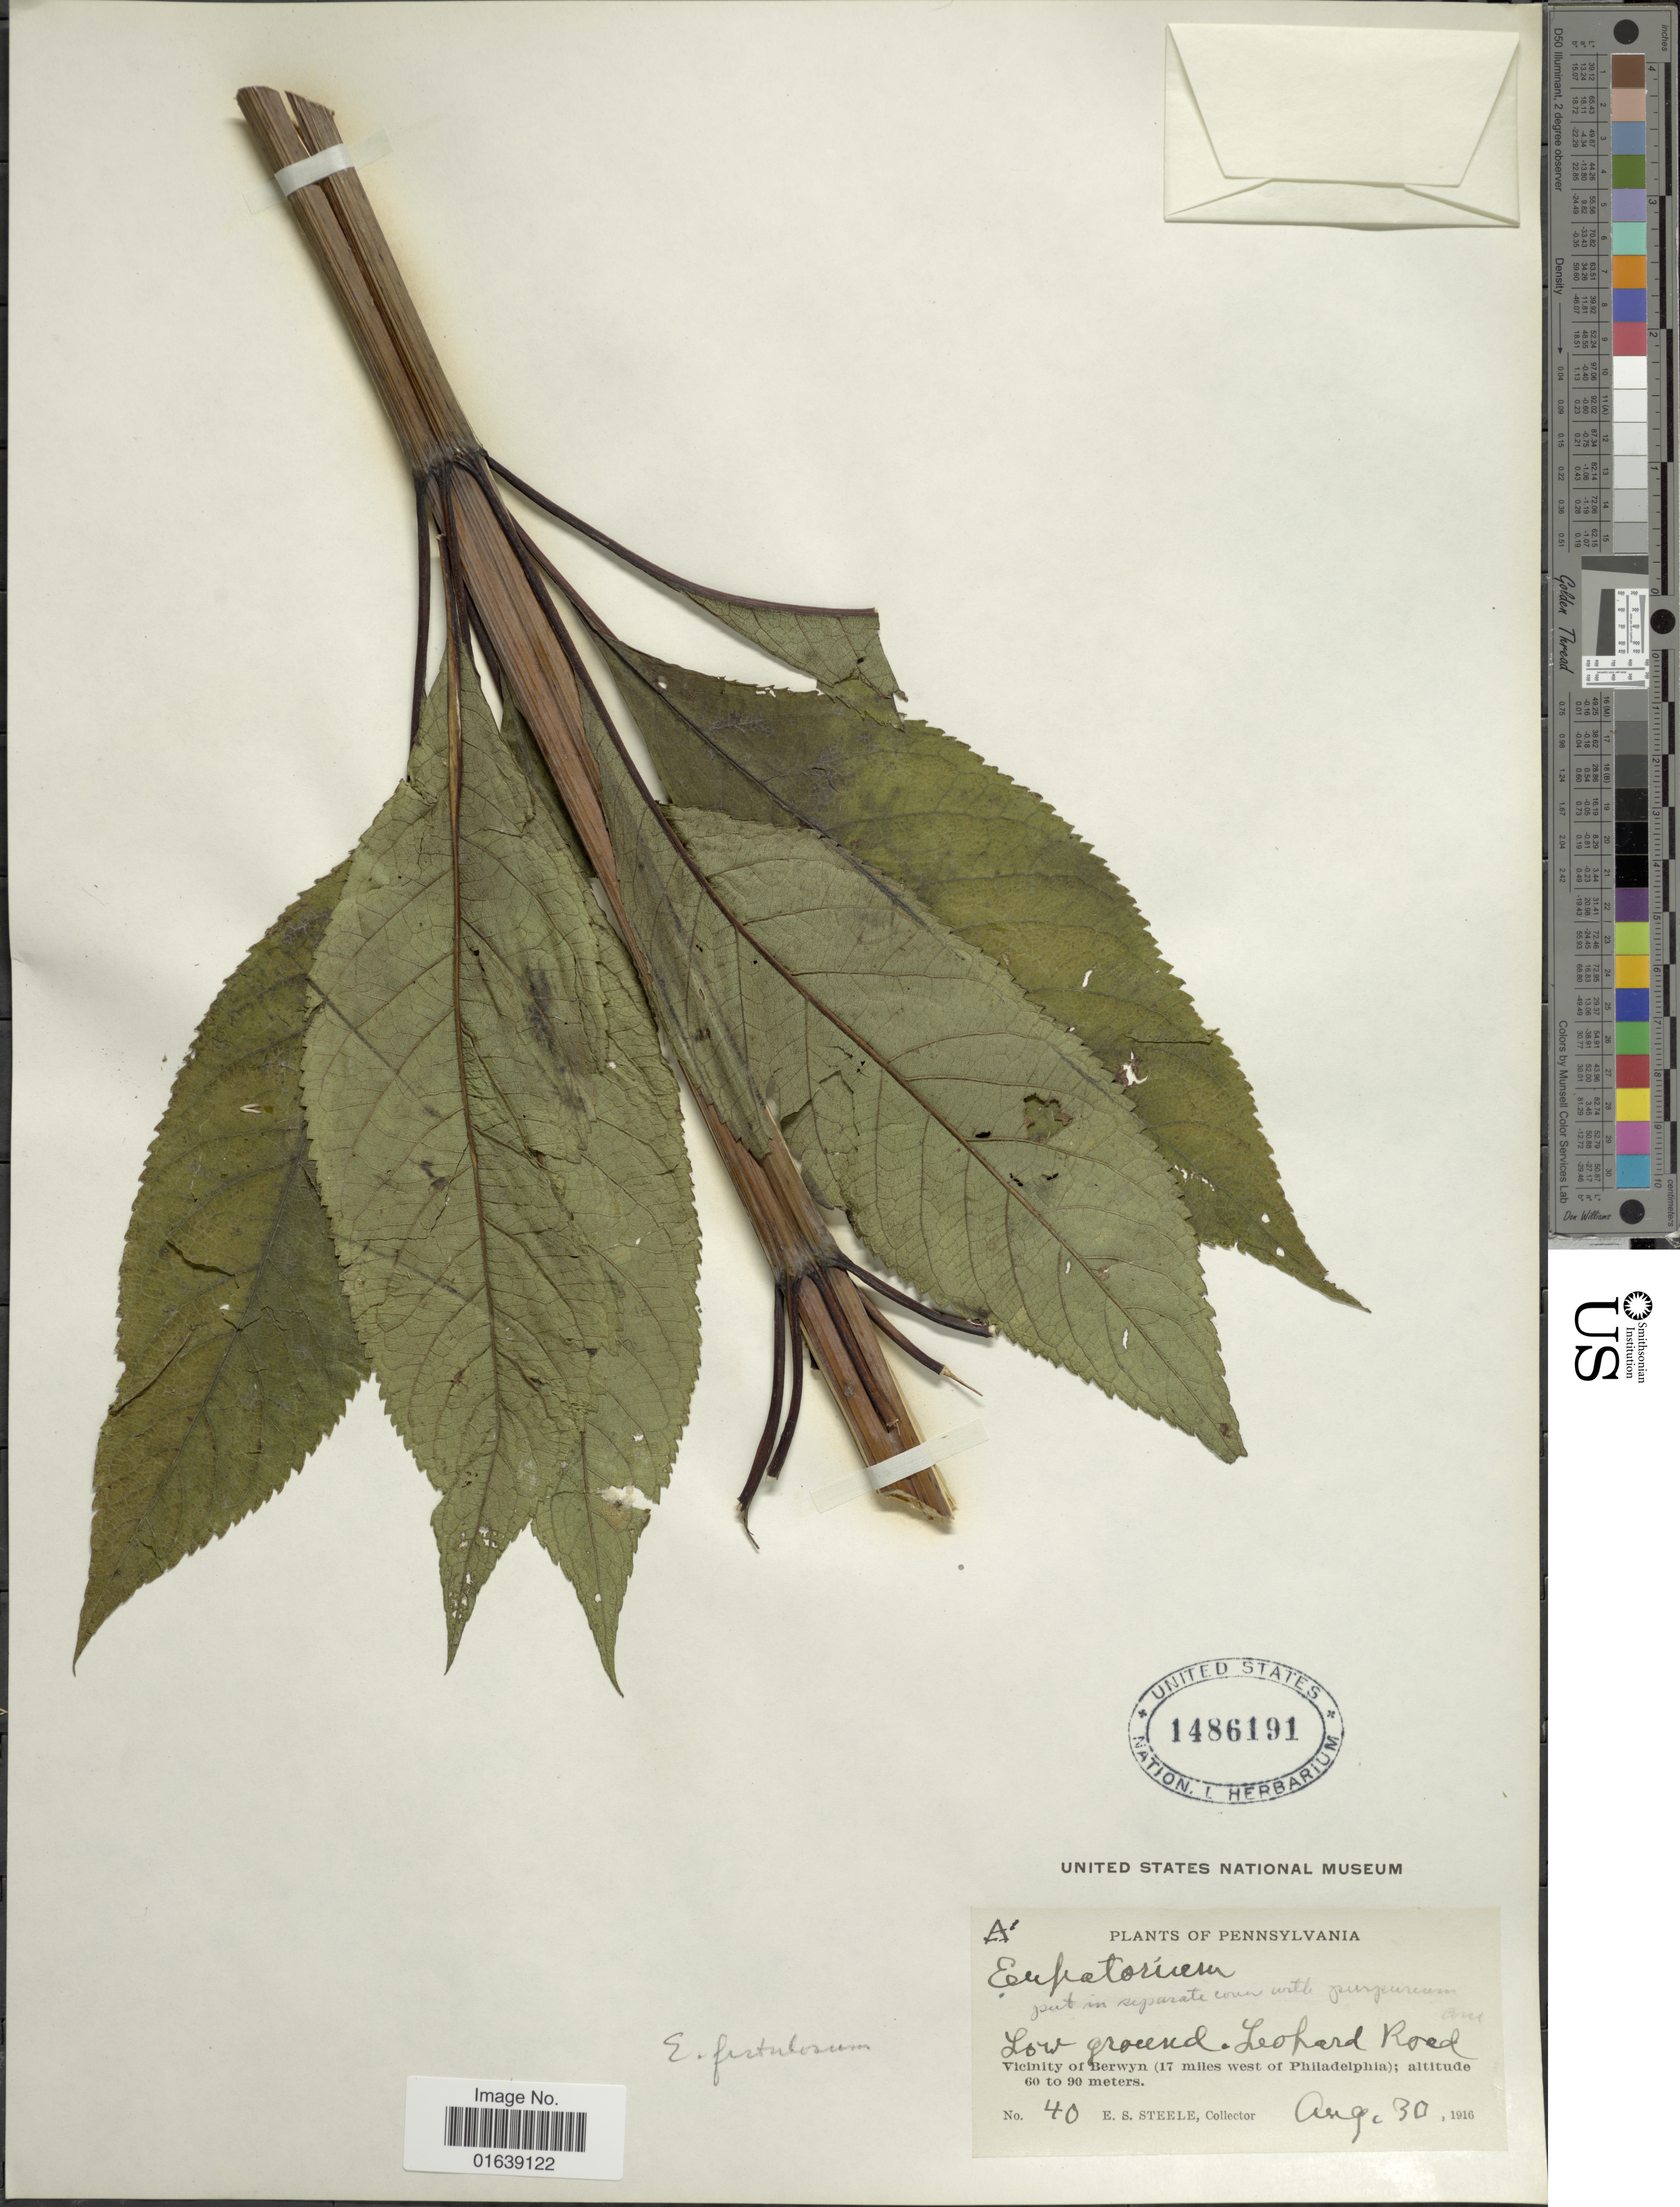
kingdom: Plantae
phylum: Tracheophyta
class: Magnoliopsida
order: Asterales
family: Asteraceae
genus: Eupatorium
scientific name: Eupatorium fistulosum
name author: Barratt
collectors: E. Steele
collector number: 40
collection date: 1916-08-30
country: United States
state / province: Pennsylvania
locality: Pennsylvania. Low ground, Leopard Road. Vicinity of Berwyn (17 miles west of Philadelphia)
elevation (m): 60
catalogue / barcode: US 1486191